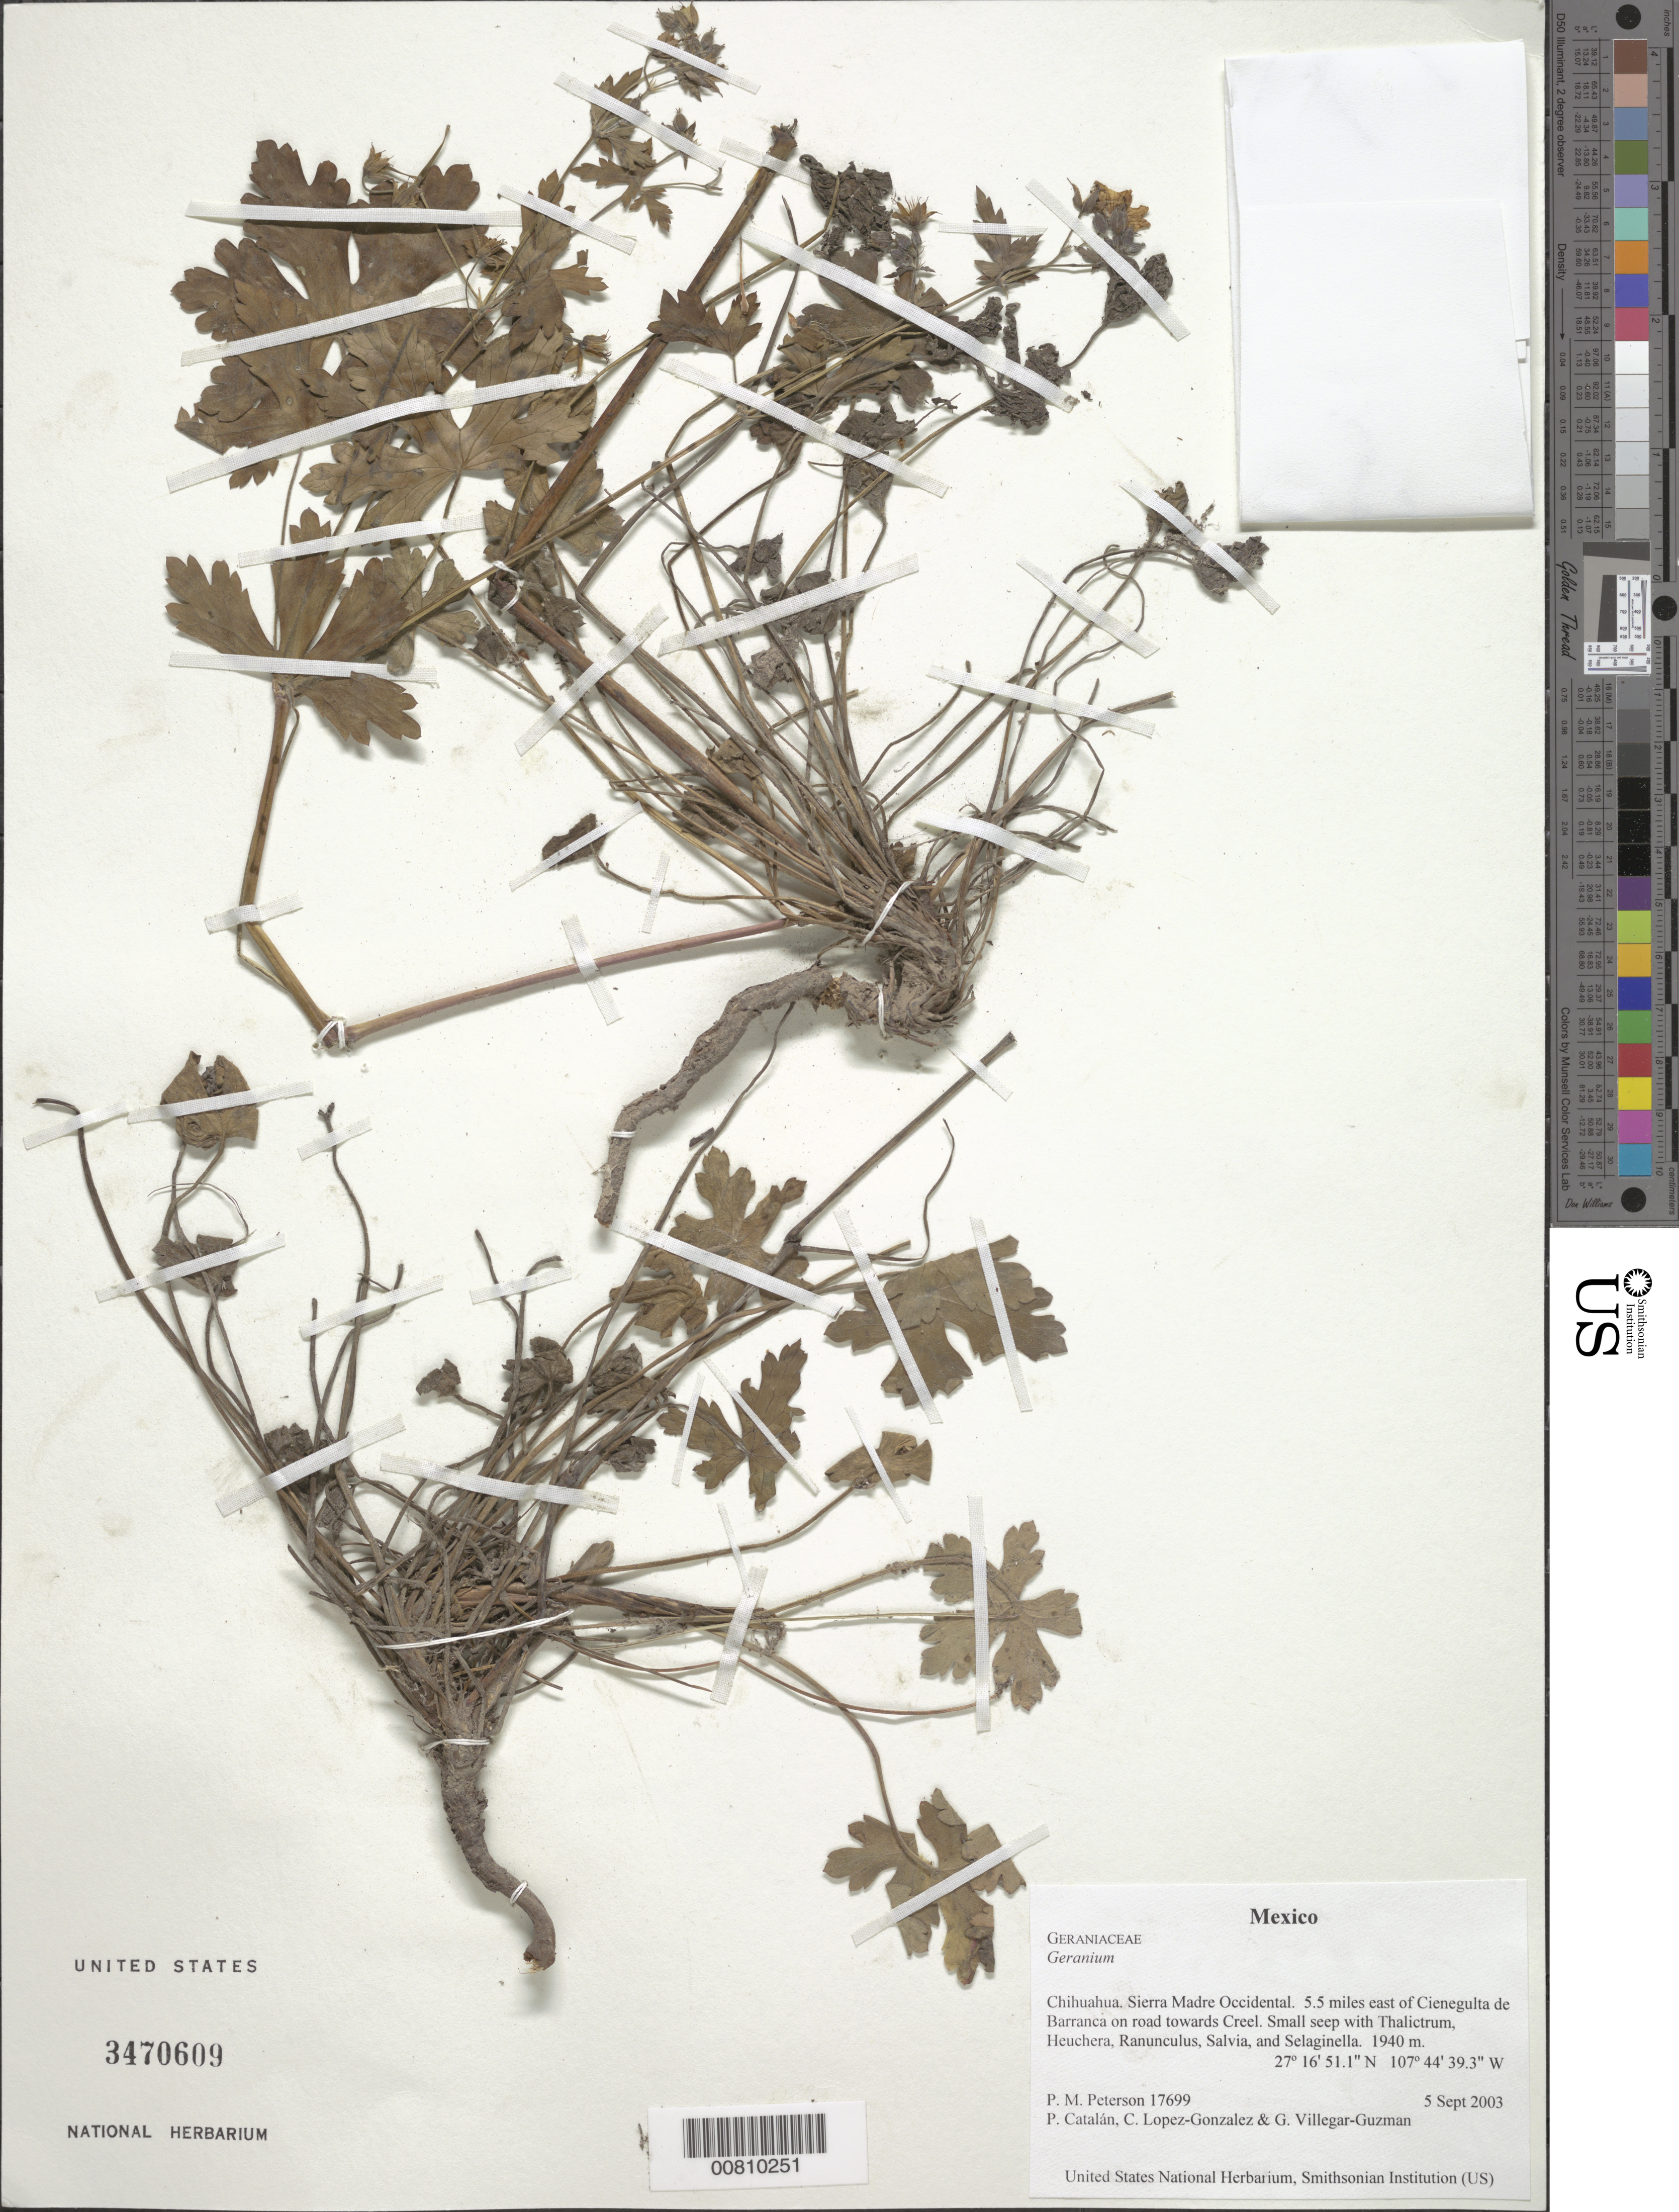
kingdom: Plantae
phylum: Tracheophyta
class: Magnoliopsida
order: Geraniales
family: Geraniaceae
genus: Geranium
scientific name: Geranium sp.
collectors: P. M. Peterson, P. Catalán, C. Lopez-Gonzalez & G. Villegar-Guzman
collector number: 17699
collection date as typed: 05 Sep 2003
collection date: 2003-09-05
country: Mexico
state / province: Chihuahua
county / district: Sierra Madre Occidental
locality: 5.5 miles east of Cienegulta de Barranca on road towards Creel. Small seep with Thalictrum, Heuchera, Ranunculus, Salvia, and Selaginella.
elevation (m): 1940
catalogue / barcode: US 3470609